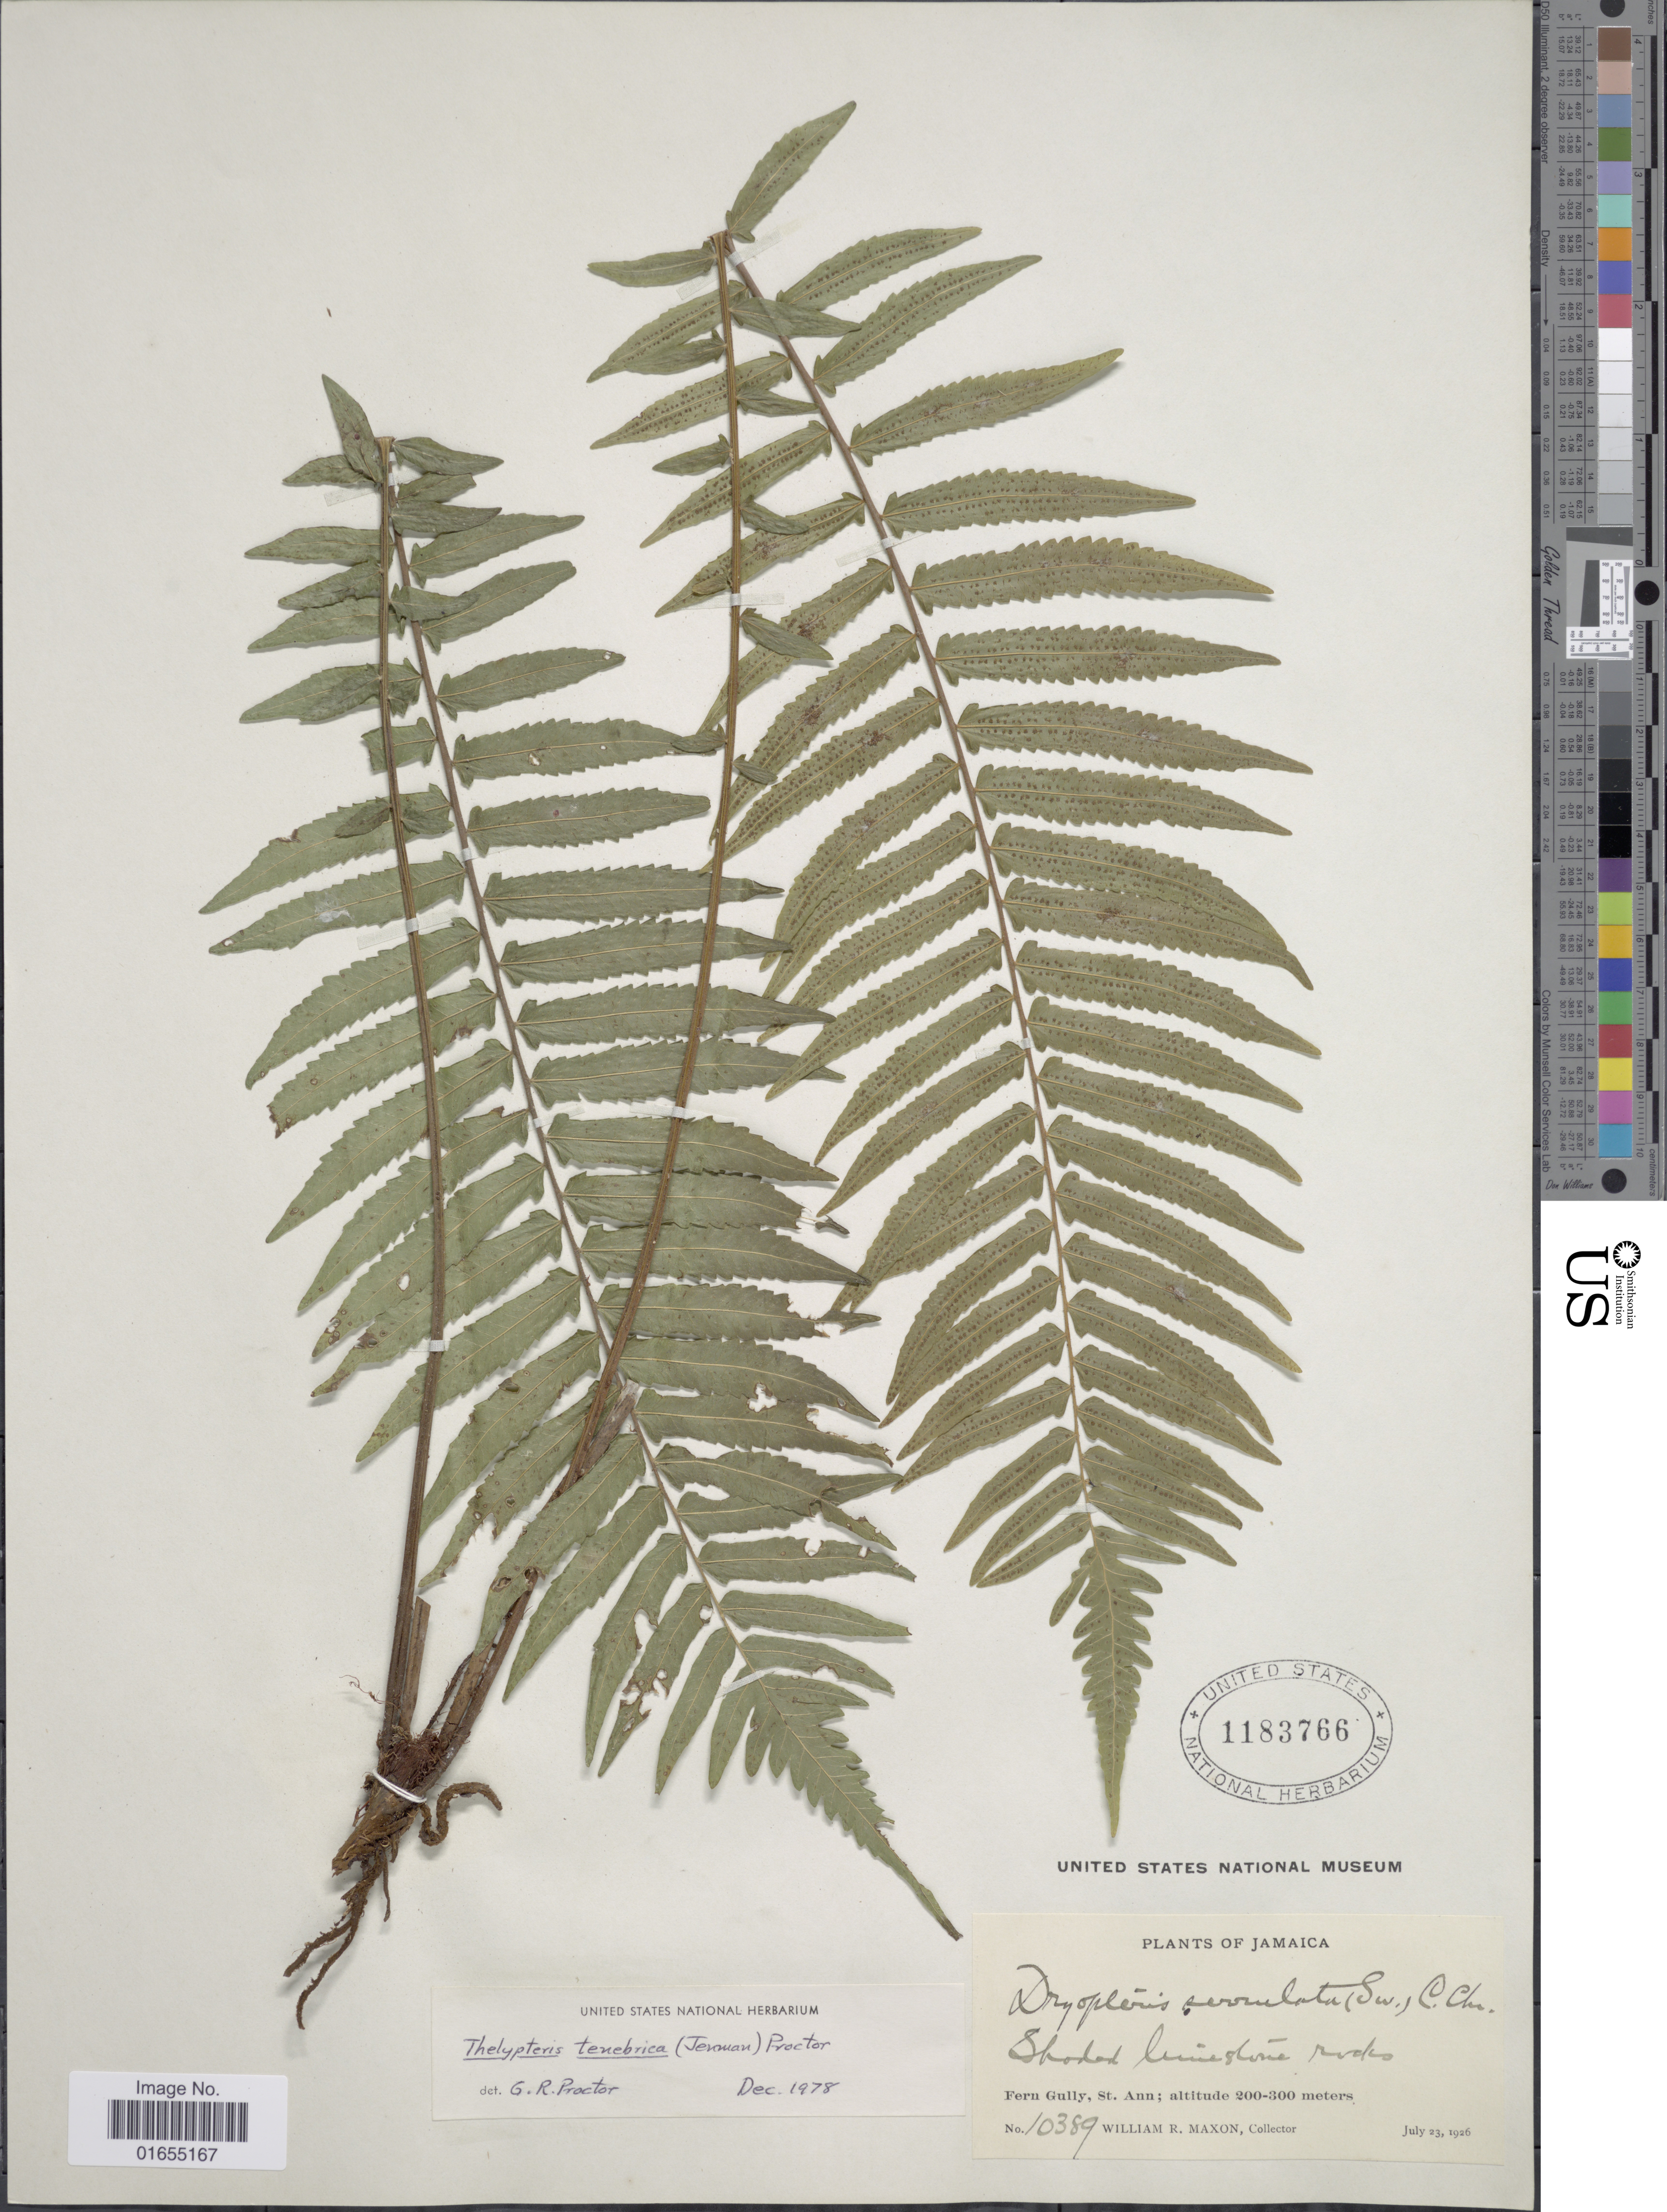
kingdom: Plantae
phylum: Tracheophyta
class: Polypodiopsida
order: Polypodiales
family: Thelypteridaceae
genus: Goniopteris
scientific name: Goniopteris tenebrica (Jenman) comb. nov., ined 2015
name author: (Jenman)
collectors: W. R. Maxon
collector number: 10389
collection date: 1926-07-23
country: Jamaica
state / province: Saint Ann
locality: Fern Gully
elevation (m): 200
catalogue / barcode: US 1183766